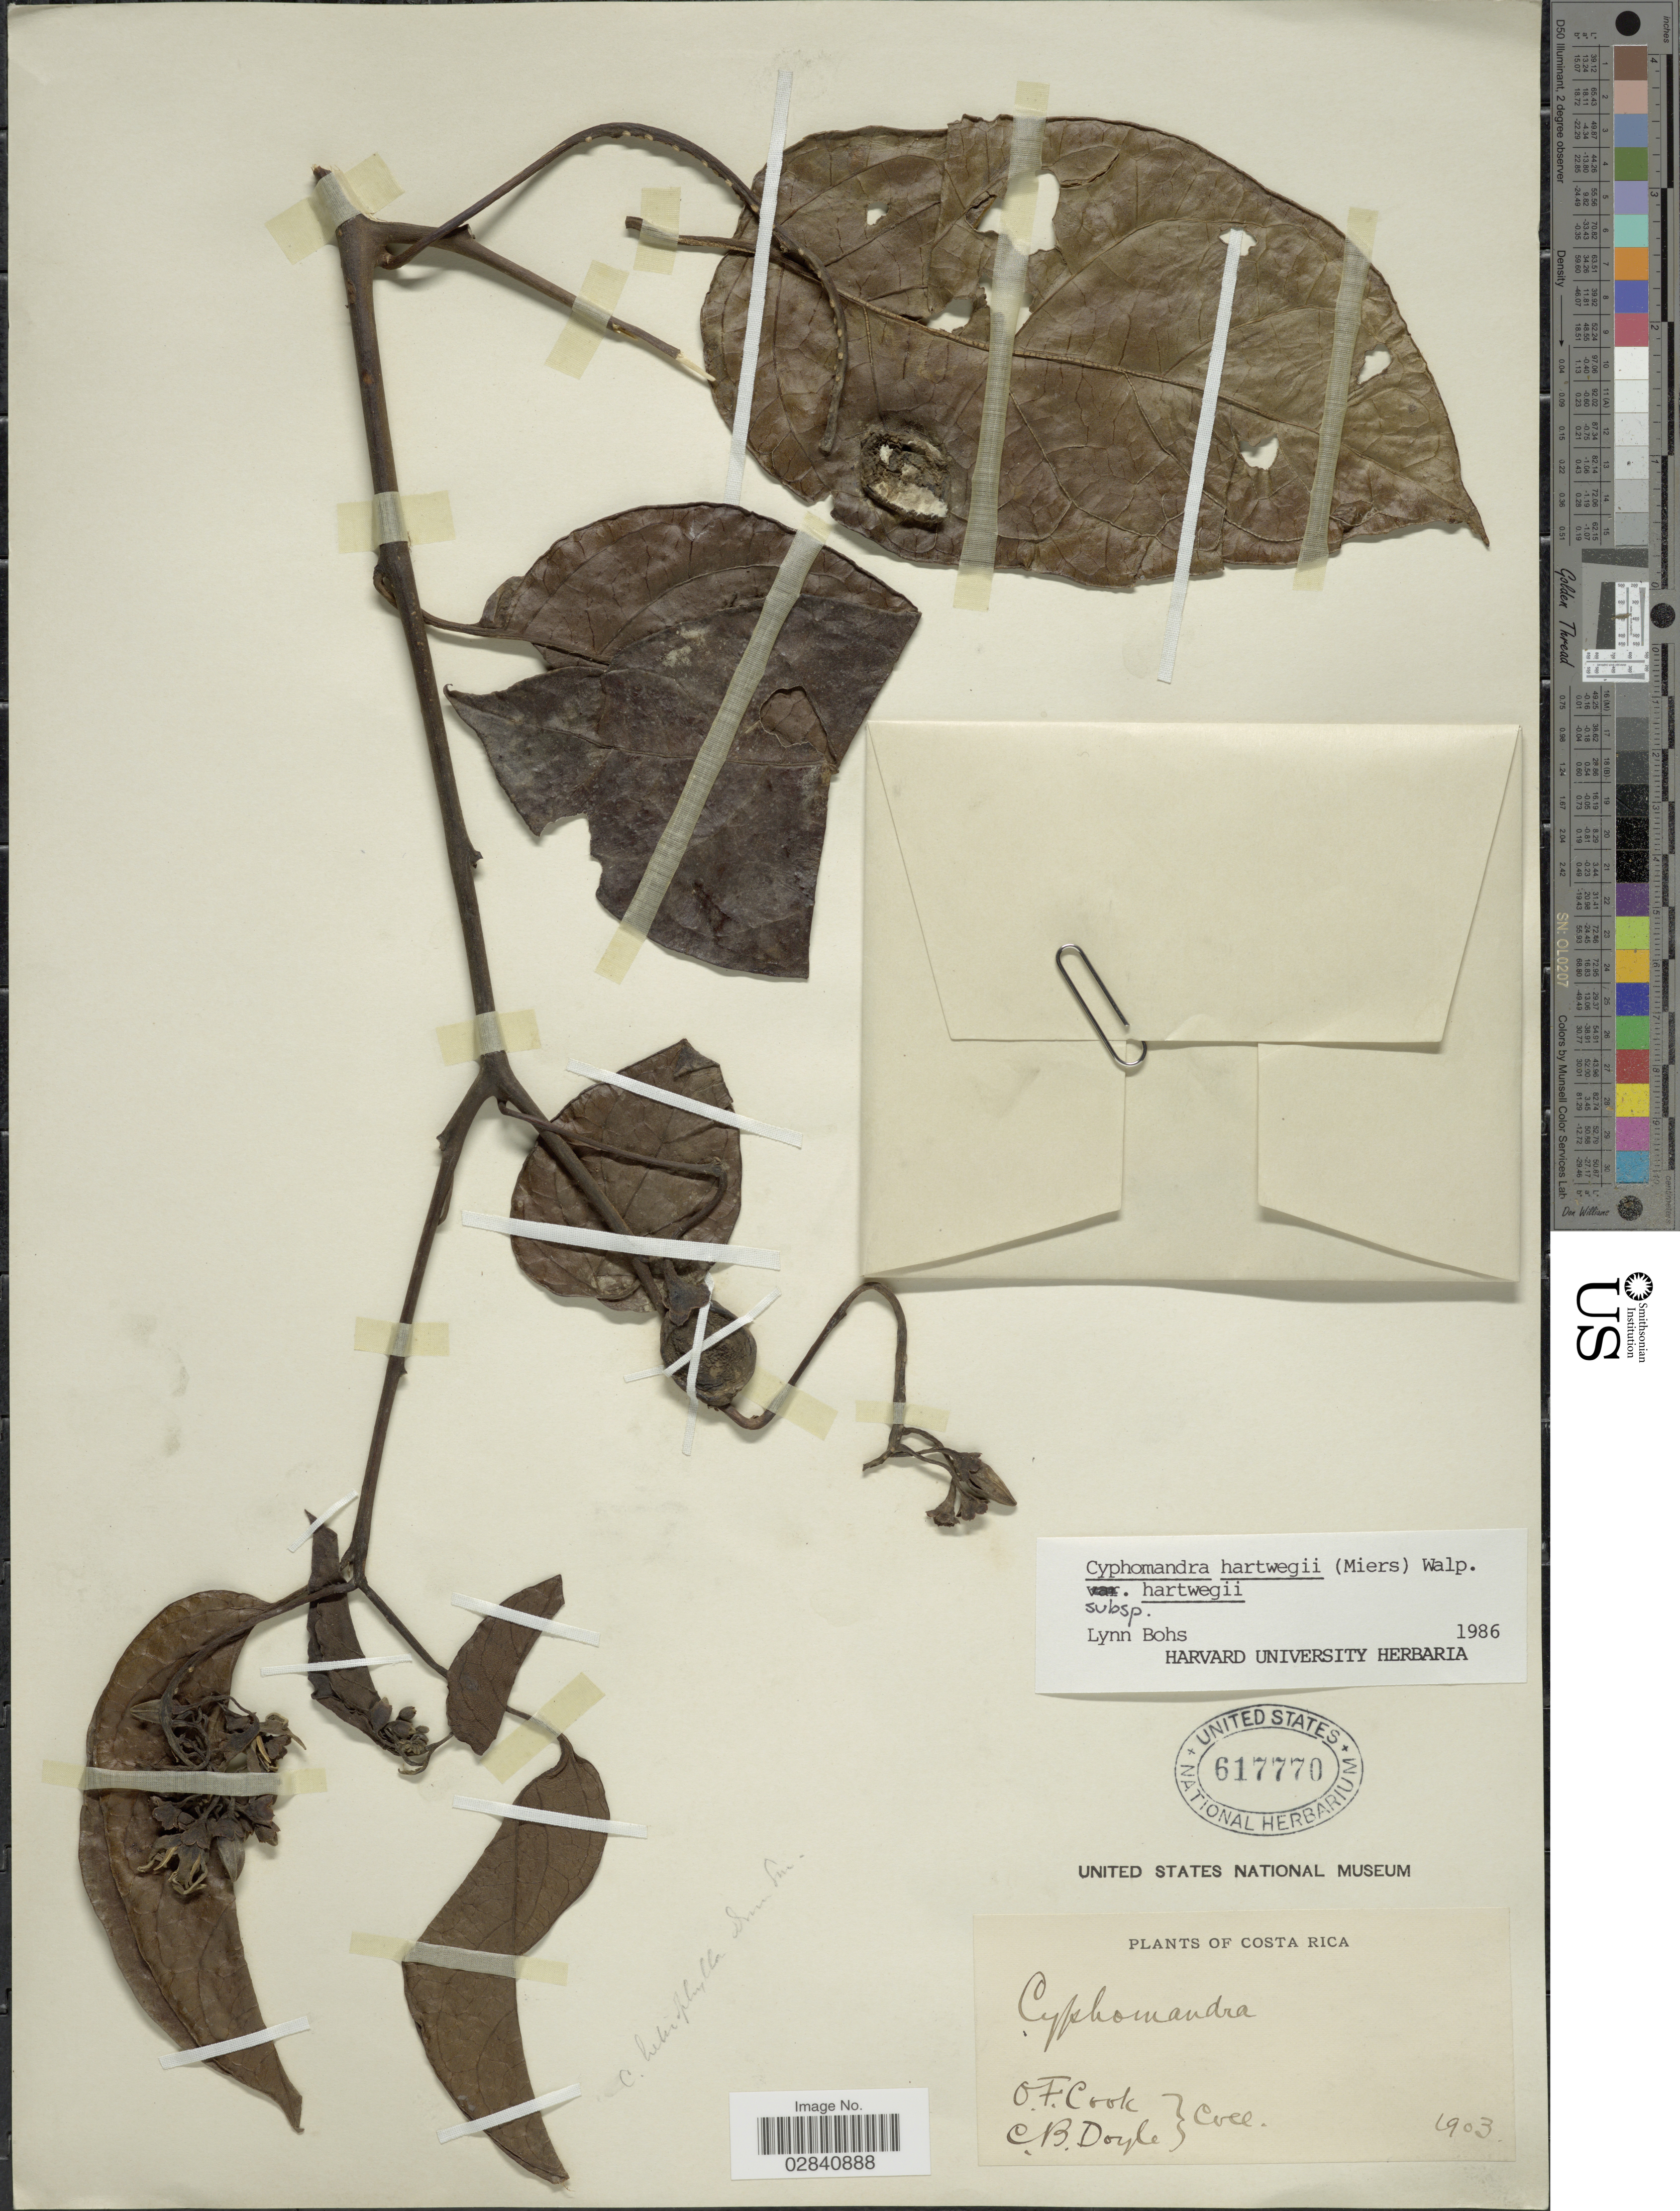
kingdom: Plantae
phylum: Tracheophyta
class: Magnoliopsida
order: Solanales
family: Solanaceae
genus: Cyphomandra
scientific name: Cyphomandra hartwegii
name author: (Miers) Sendtn. ex Walp.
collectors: O. F. Cook & C. Doyle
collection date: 1903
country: Costa Rica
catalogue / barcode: US 617770